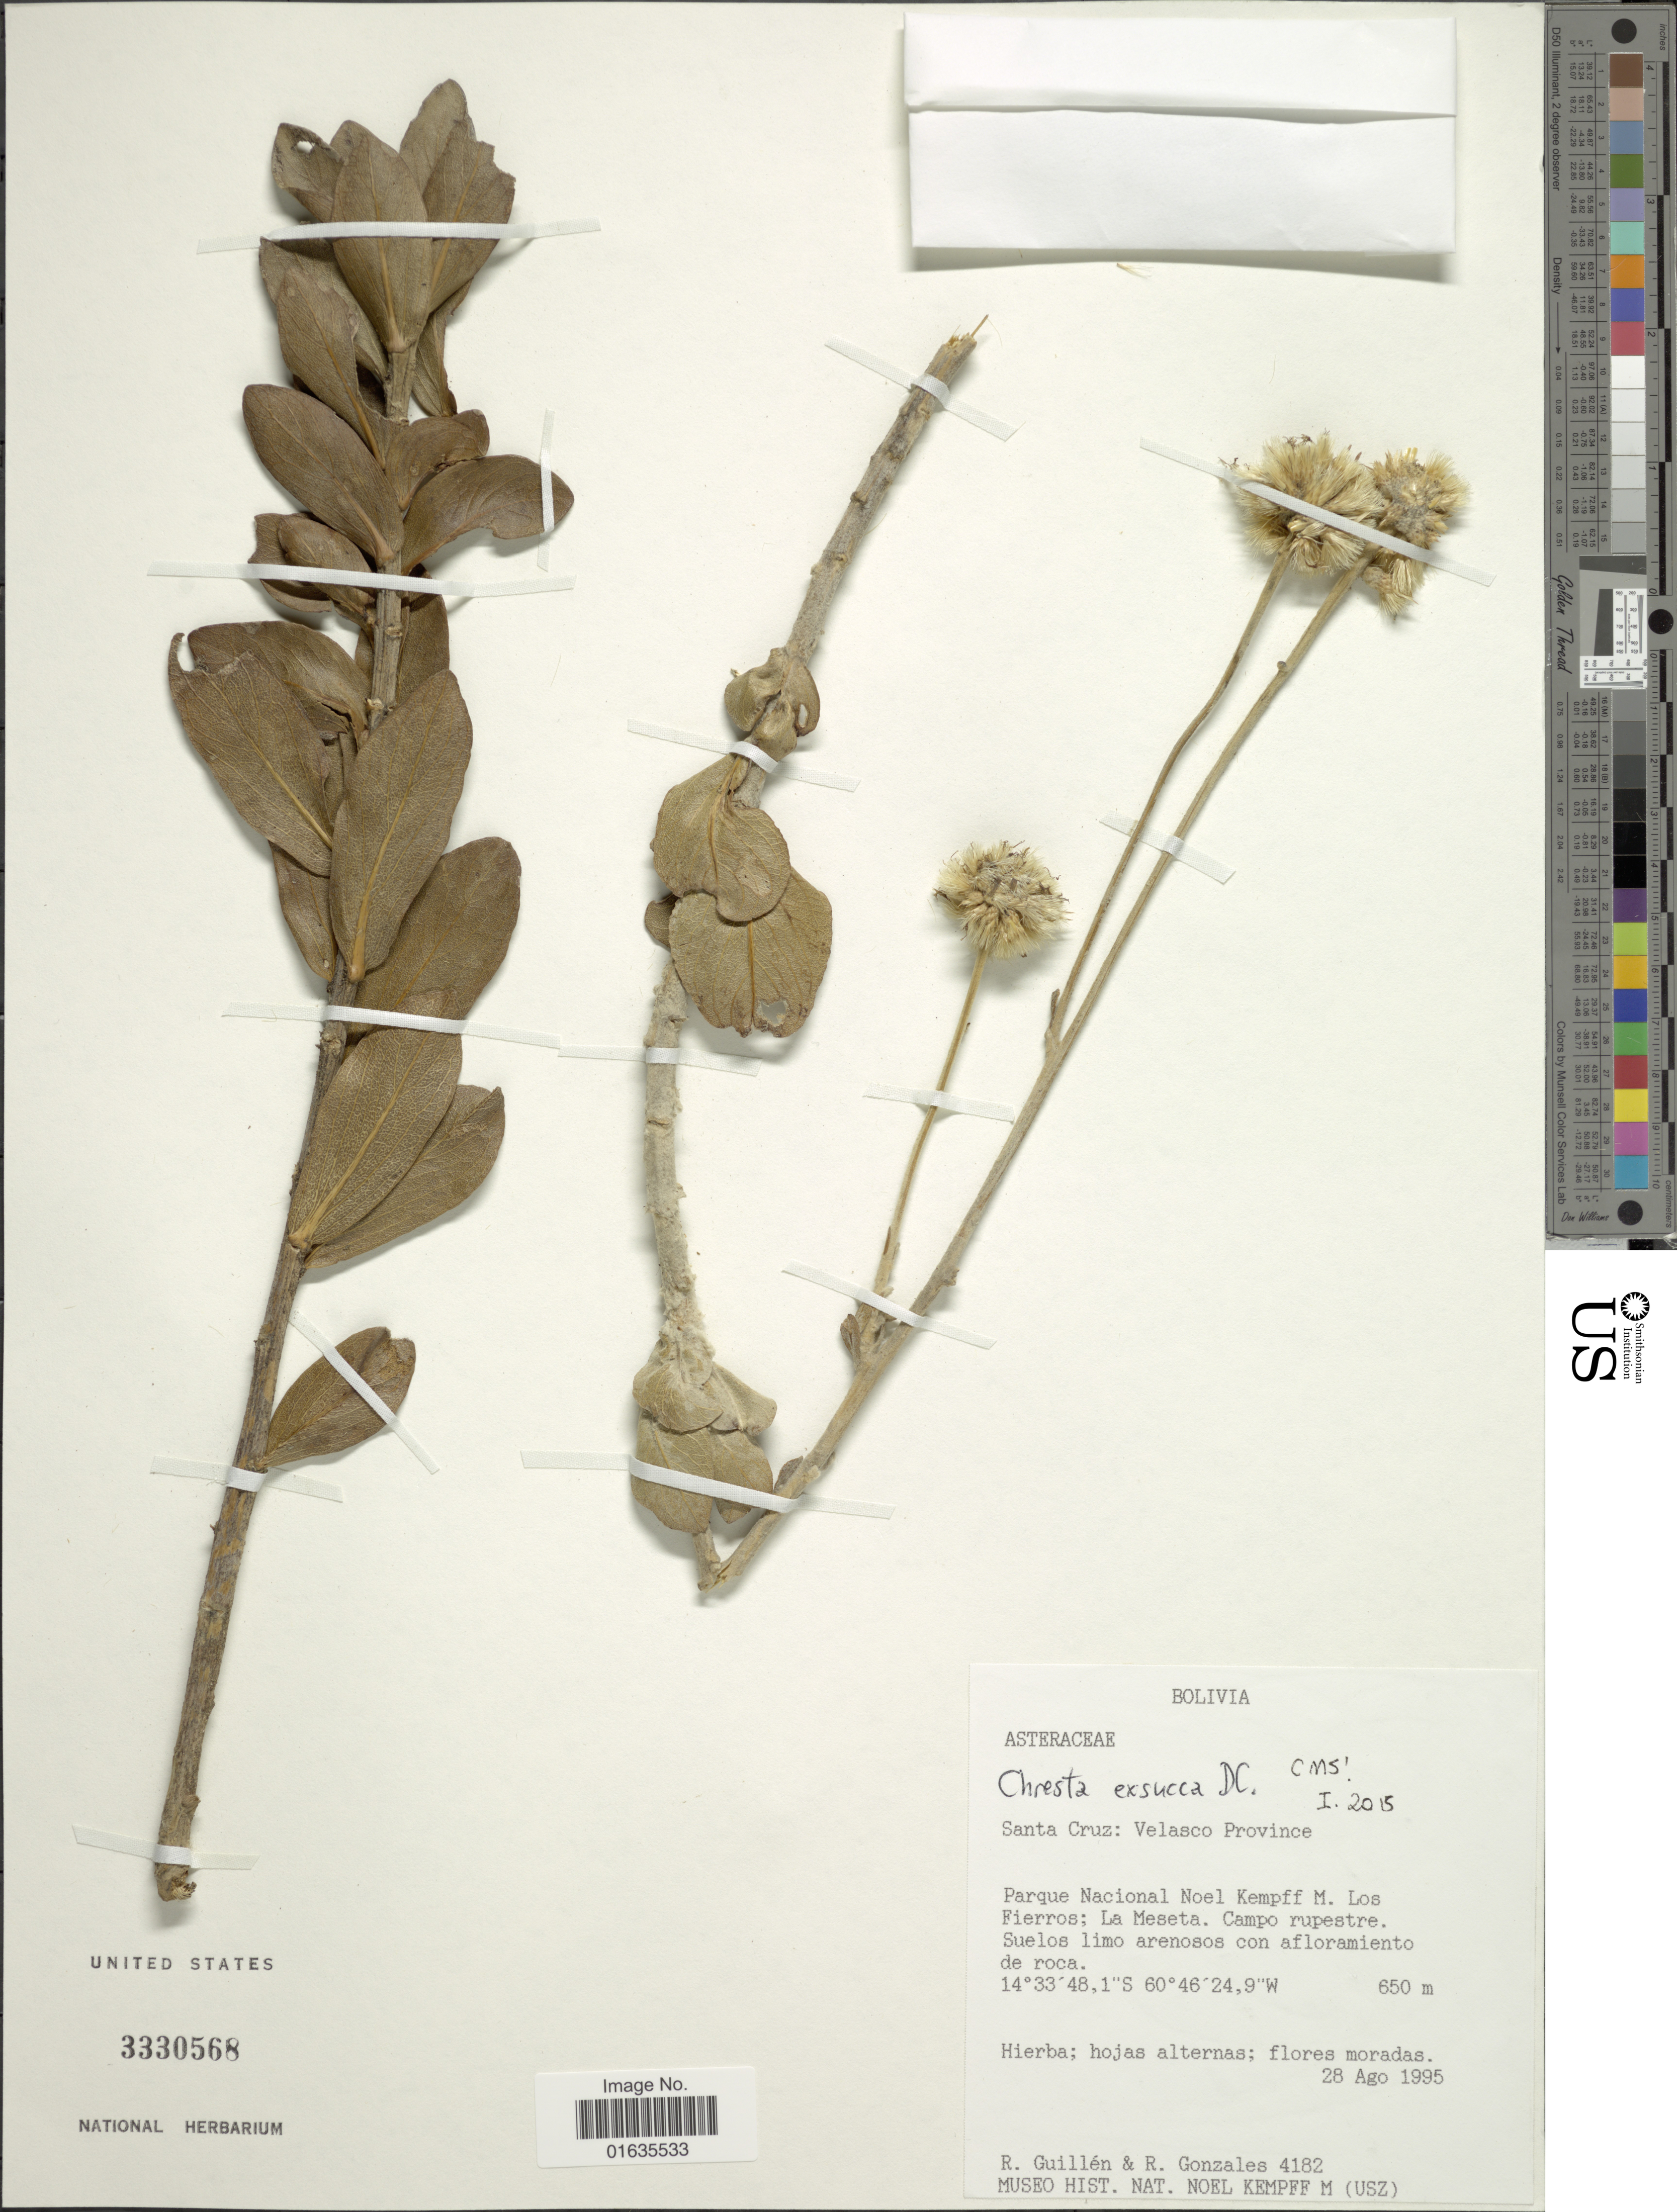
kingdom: Plantae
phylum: Tracheophyta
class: Magnoliopsida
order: Asterales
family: Asteraceae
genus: Chresta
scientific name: Chresta exsucca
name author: DC.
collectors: R. Guillen & R. Gonzales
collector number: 4182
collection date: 1995-08-28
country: Bolivia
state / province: Santa Cruz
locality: Velasco Province, Parque Nacional Noel Kempff M, Los Fierros, La Meseta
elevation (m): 650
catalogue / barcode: US 3330568